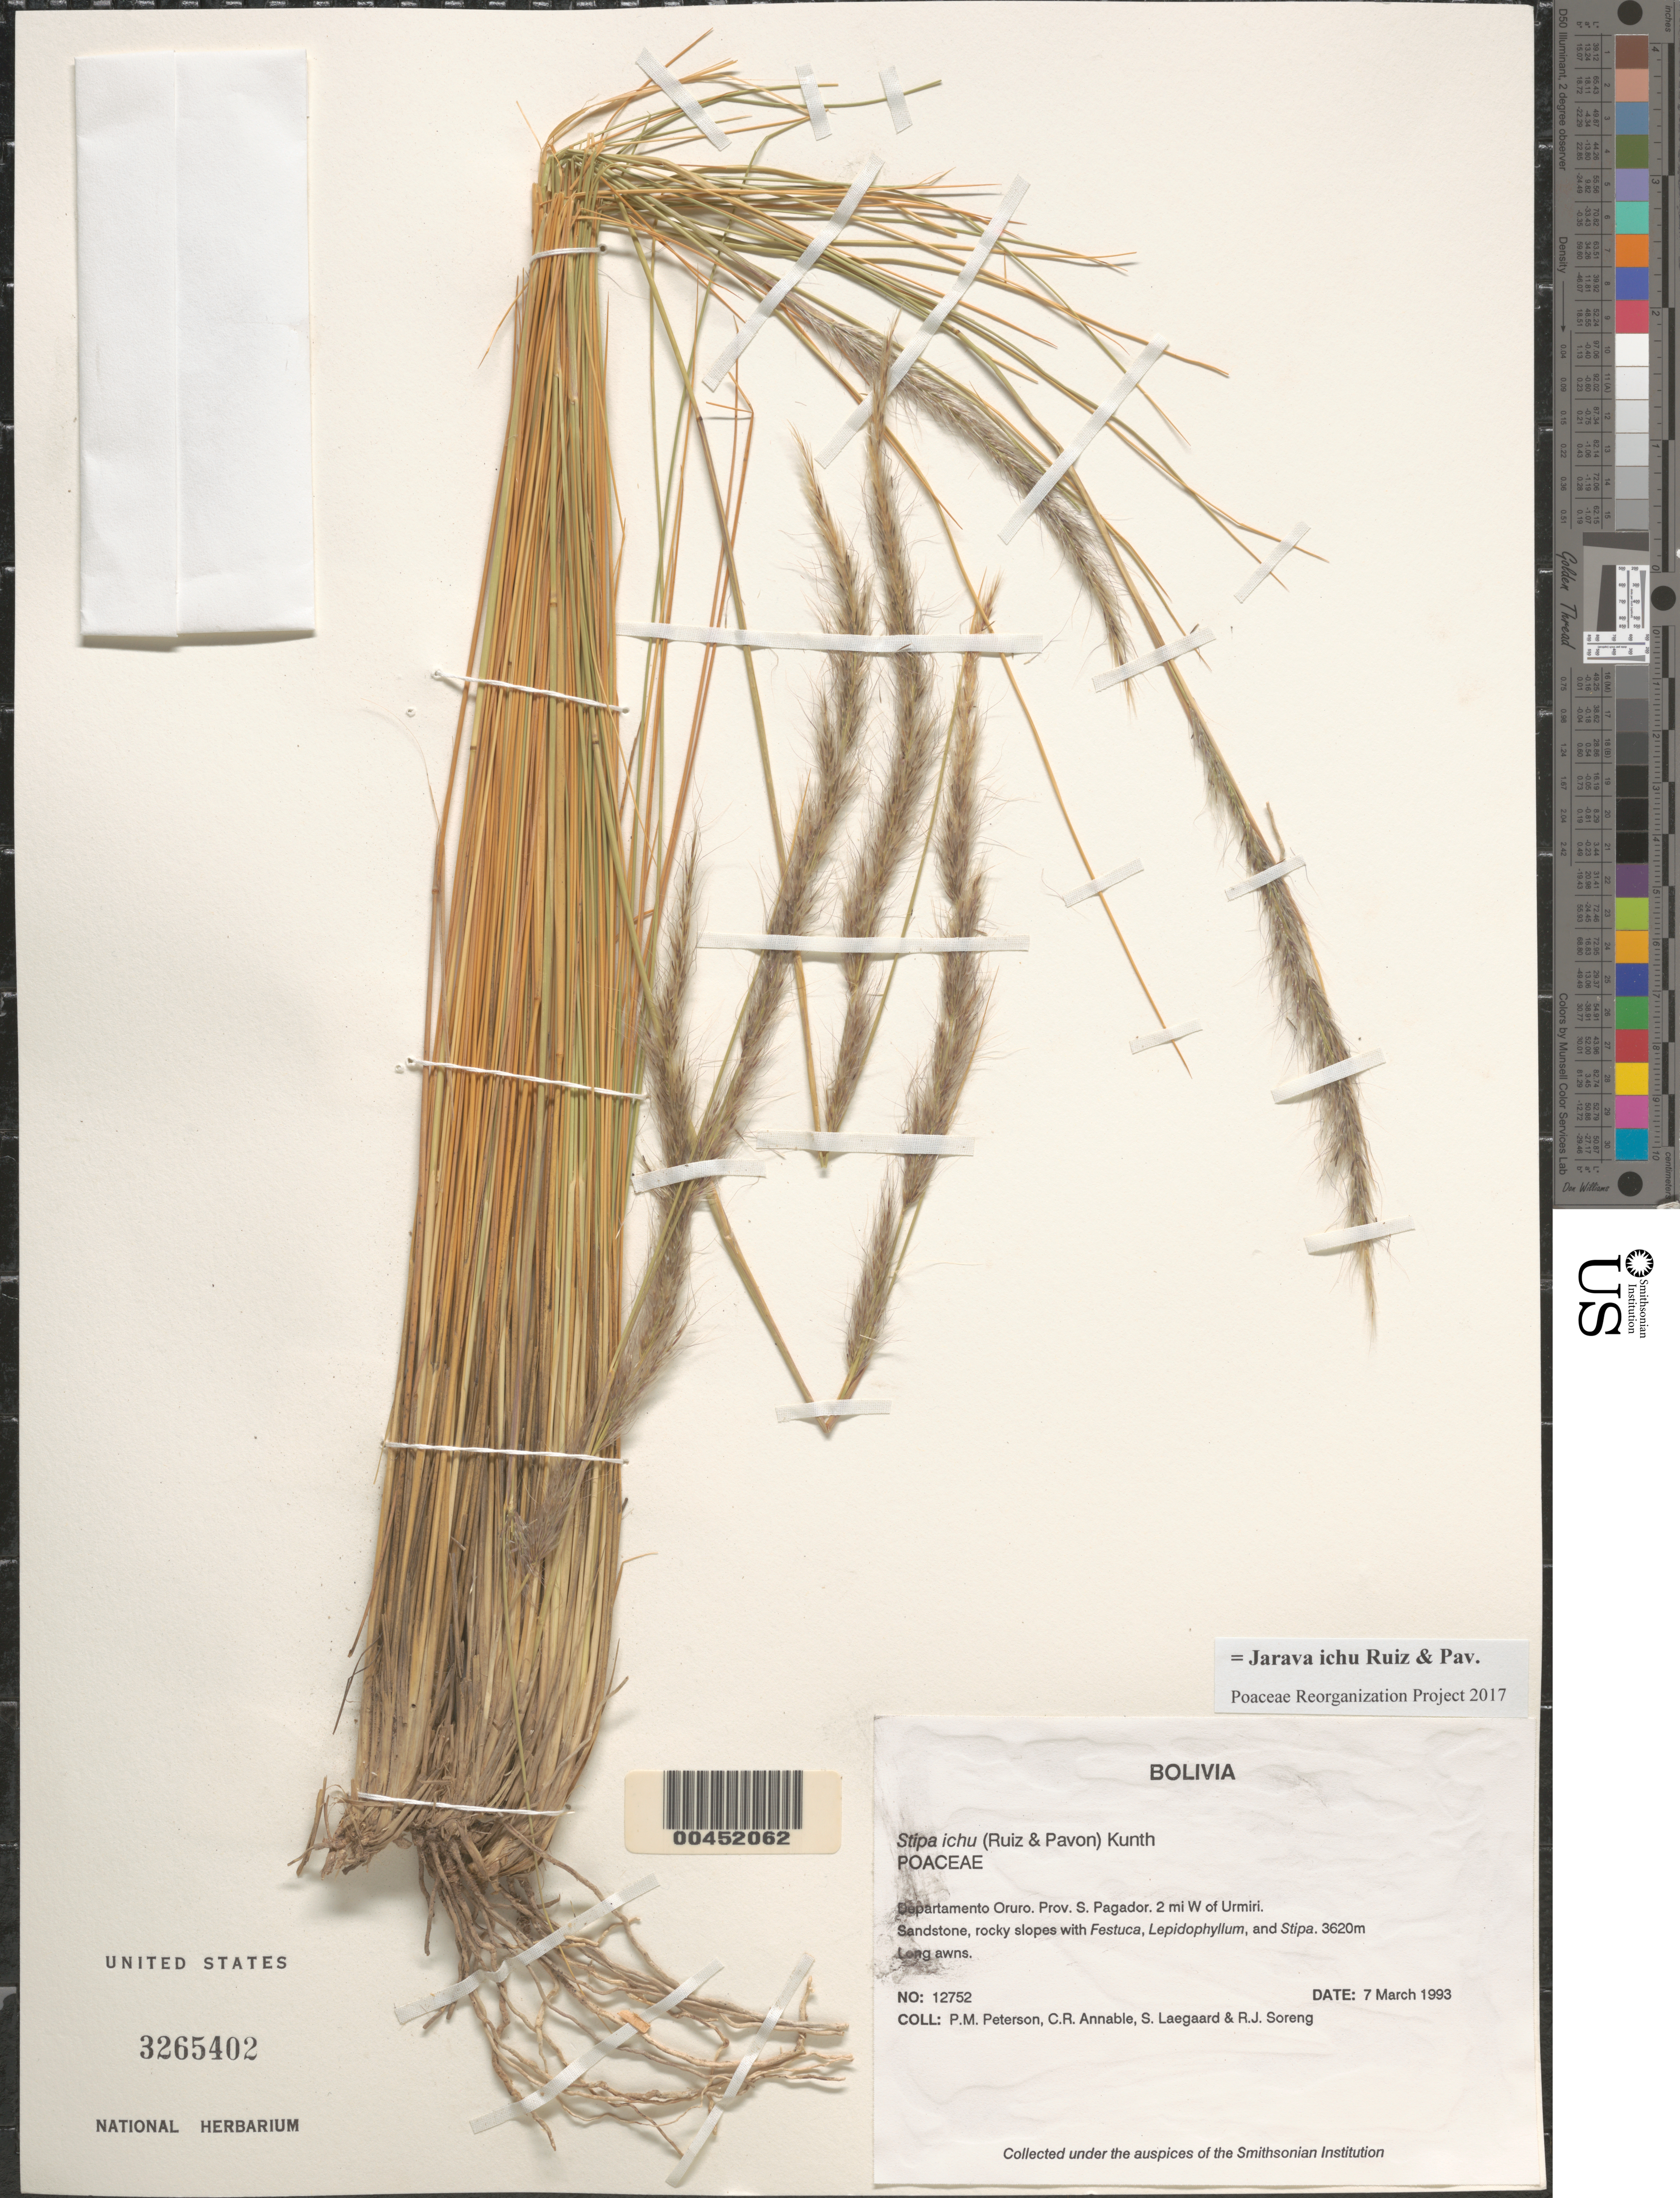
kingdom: Plantae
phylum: Tracheophyta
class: Liliopsida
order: Poales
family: Poaceae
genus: Jarava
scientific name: Jarava ichu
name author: Ruiz & Pav.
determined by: Poaceae Reorganization Project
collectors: P. M. Peterson, C. R. Annable, S. Lægaard & R. J. Soreng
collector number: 12752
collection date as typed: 07 Mar 1993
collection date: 1993-03-07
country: Bolivia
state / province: Oruro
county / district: Sebastián Pagador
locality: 2 mi W ofUrmiri.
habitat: Sandstone, rocky slopes with Festuca, Lepidophyllum, and Stipa.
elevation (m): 3620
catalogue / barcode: US 3265402